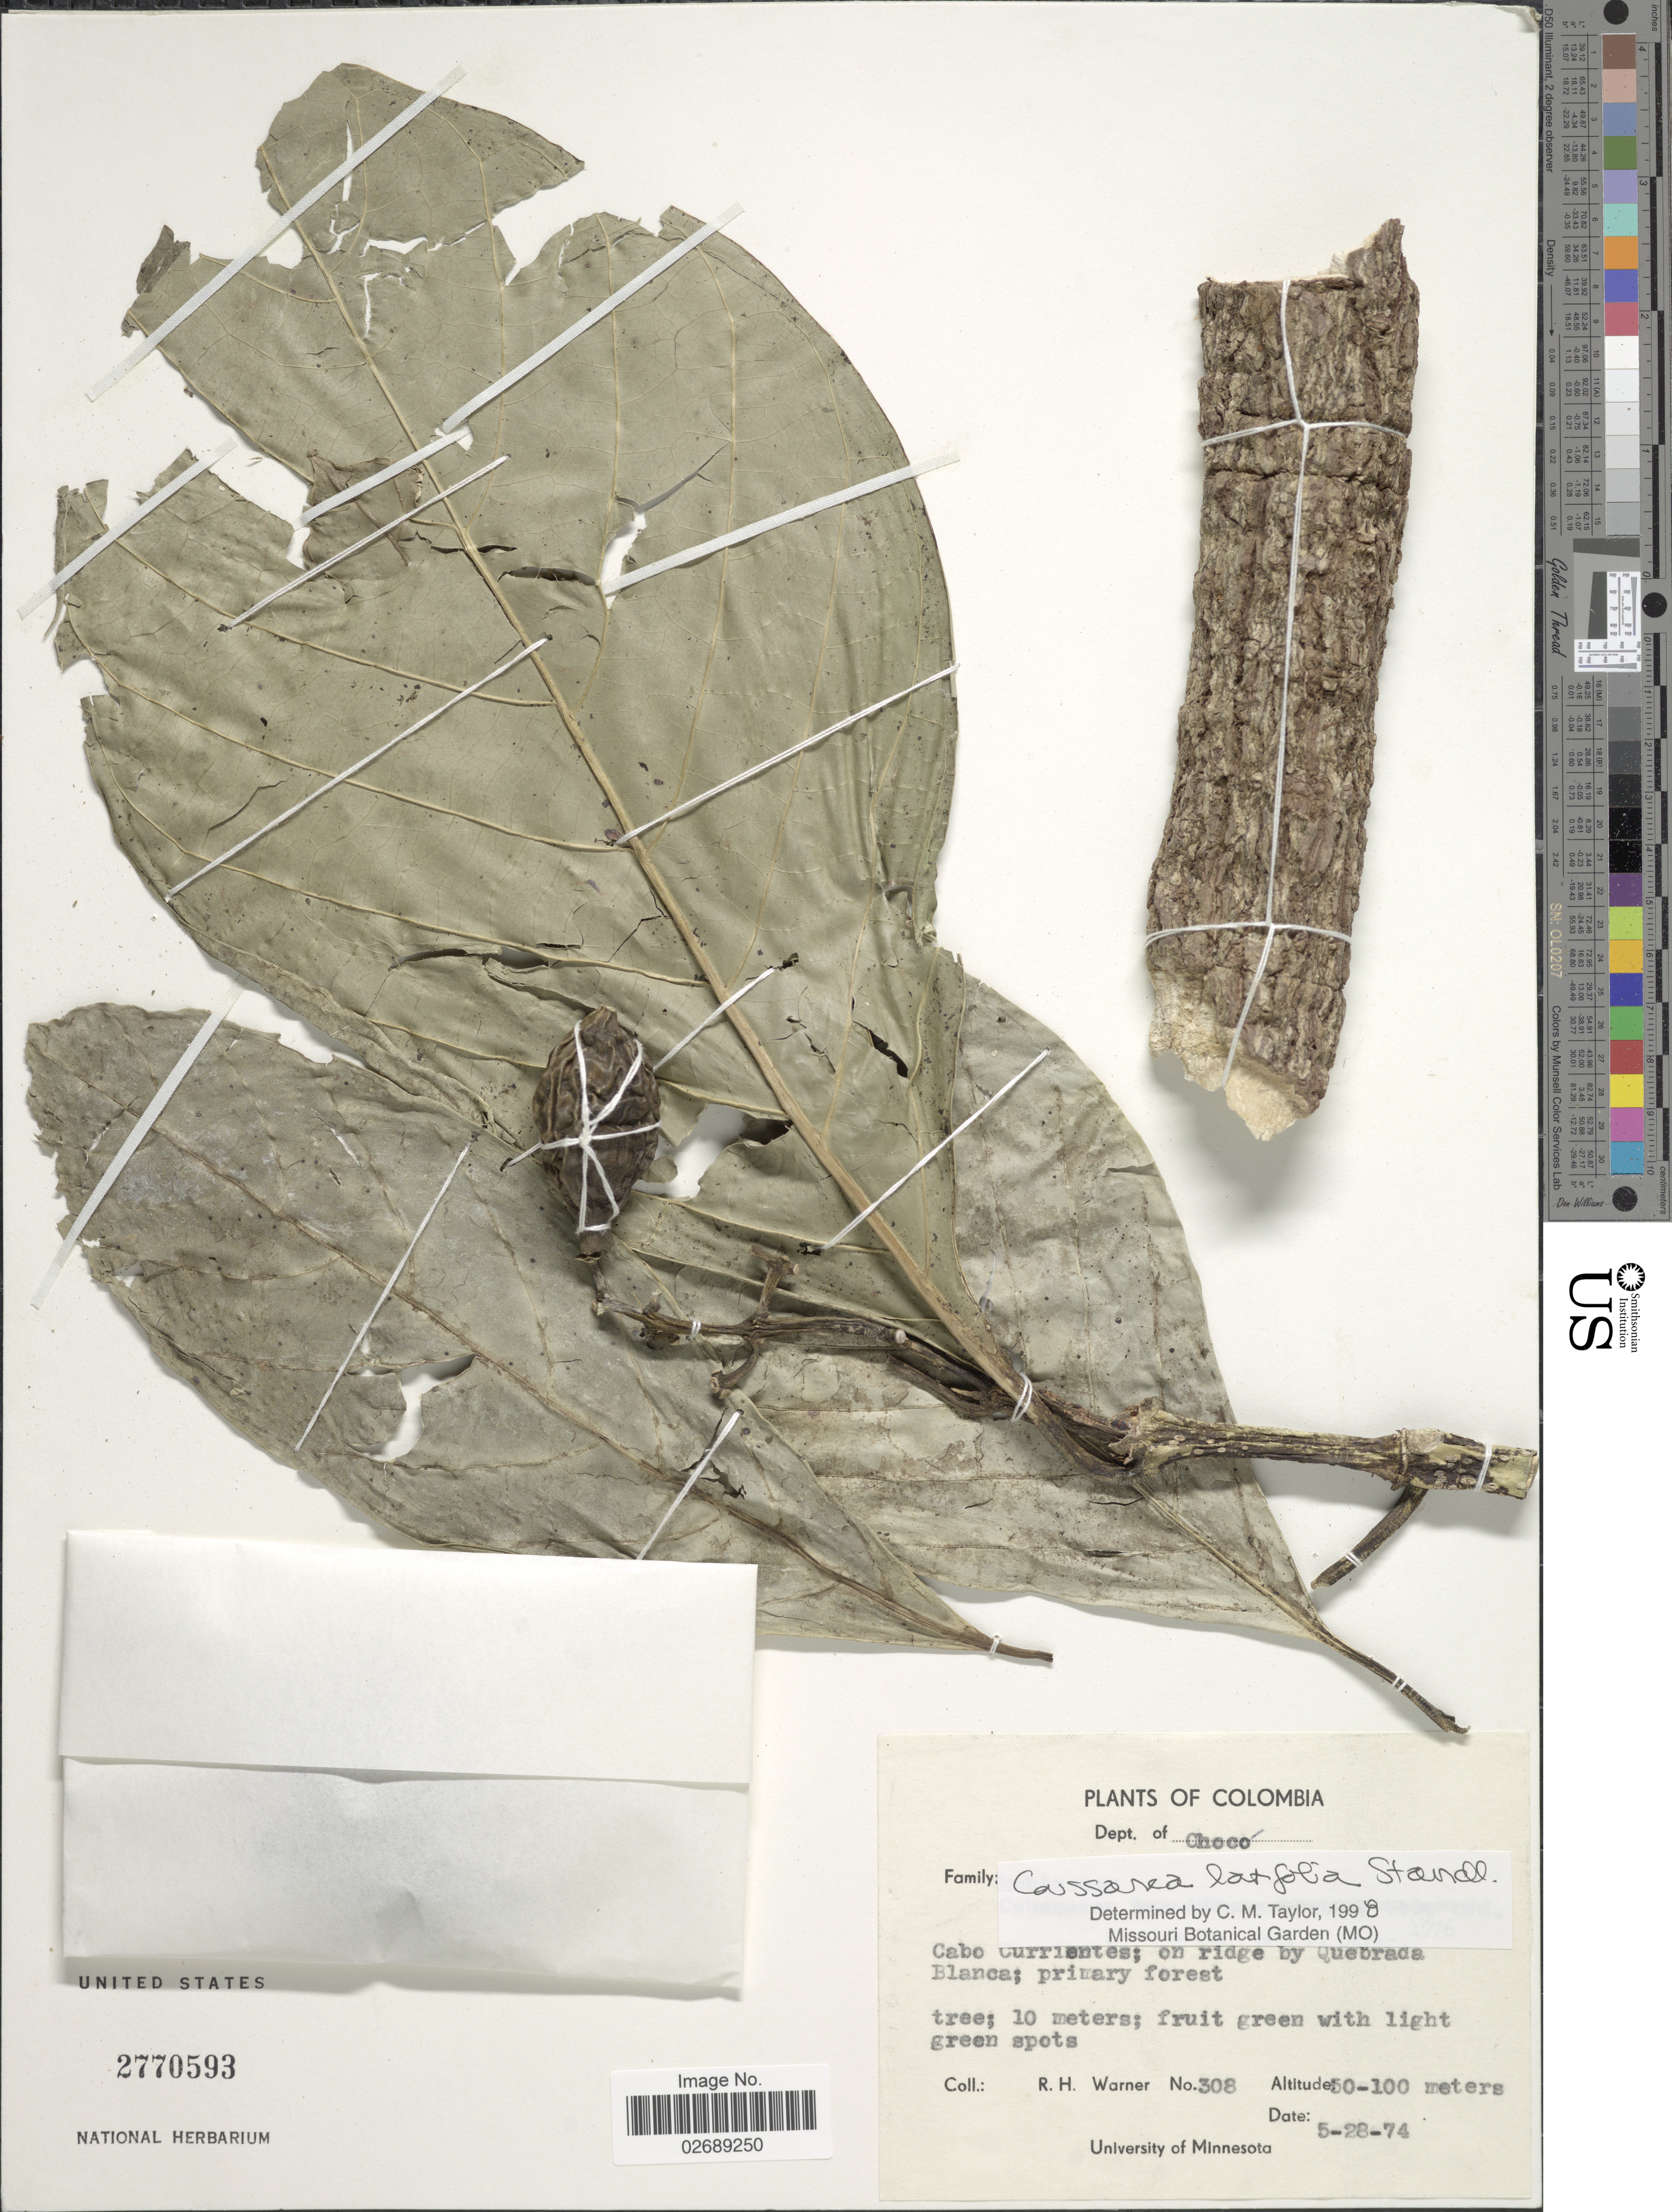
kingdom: Plantae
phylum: Tracheophyta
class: Magnoliopsida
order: Gentianales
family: Rubiaceae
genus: Coussarea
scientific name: Coussarea latifolia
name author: Standl.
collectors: R. H. Warner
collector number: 308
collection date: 1974-05-28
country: Colombia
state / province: Chocó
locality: Cabo Corrientes: on ridge by Quebrada Blanca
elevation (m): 50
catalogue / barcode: US 2770593